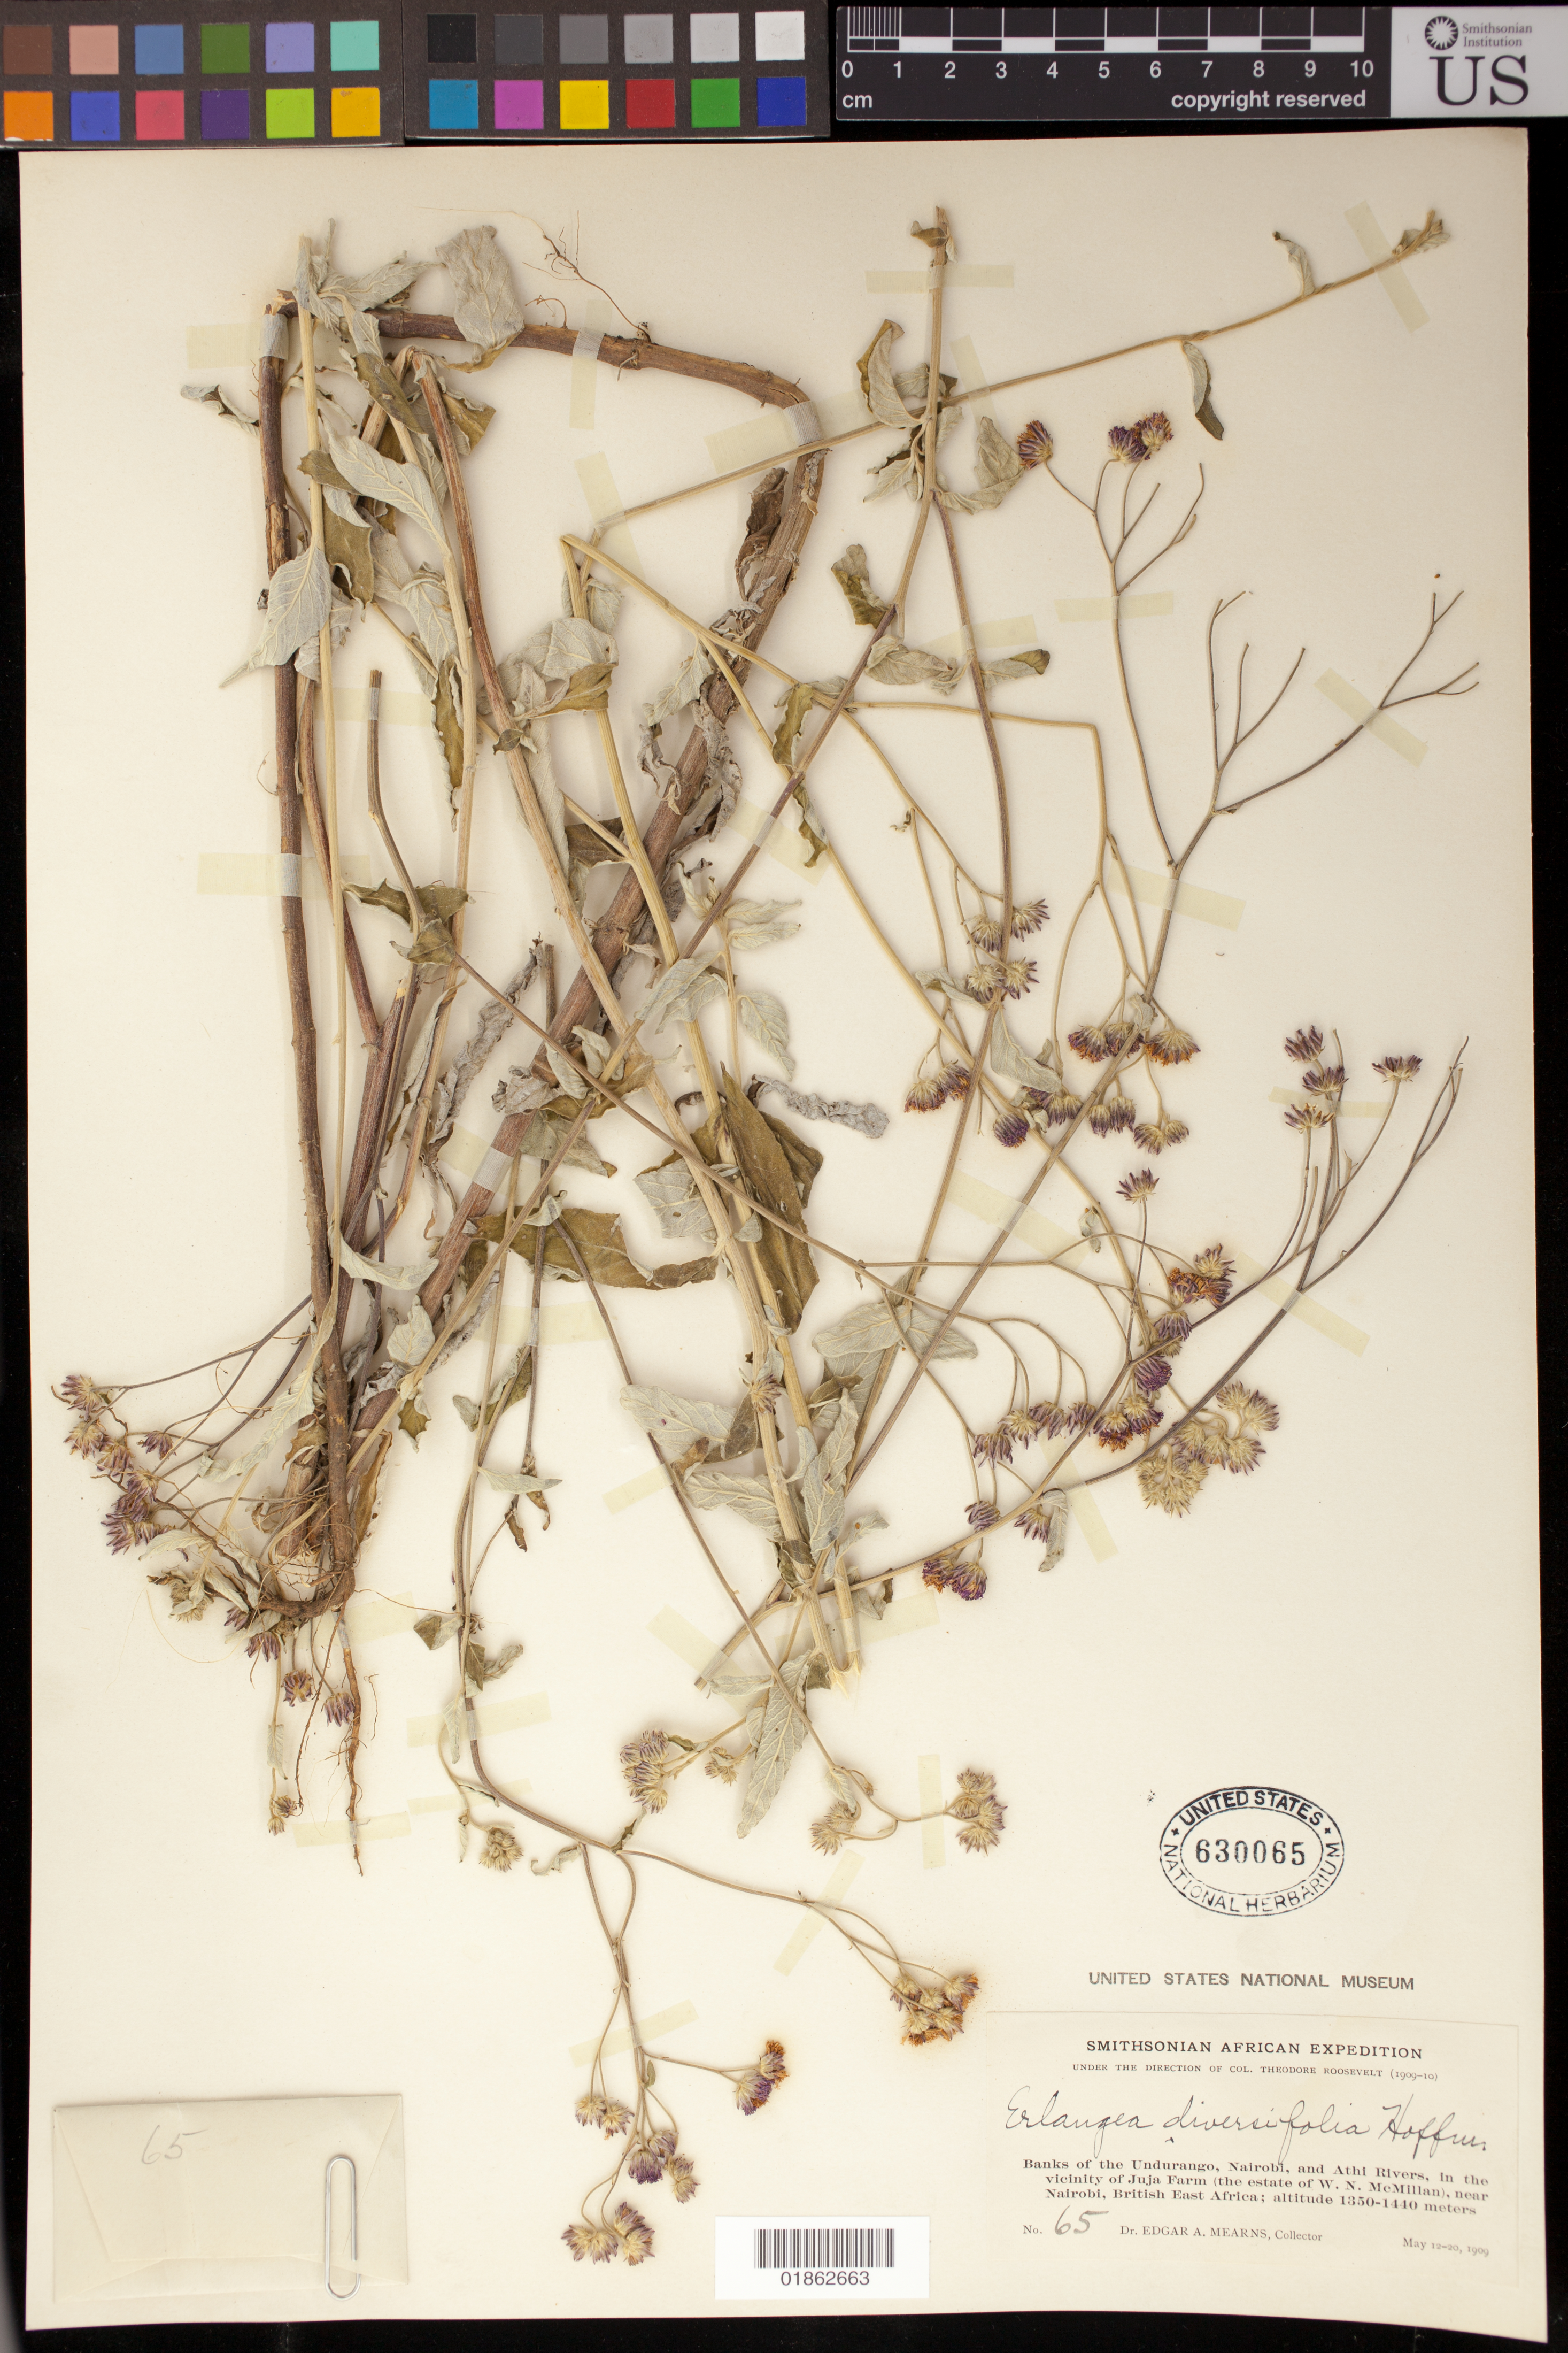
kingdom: Plantae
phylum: Tracheophyta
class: Magnoliopsida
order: Asterales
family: Asteraceae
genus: Erlangea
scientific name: Erlangea diversifolia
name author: O. Hoffm.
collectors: E. A. Mearns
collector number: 65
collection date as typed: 12 May 1909 to 20 May 1909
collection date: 1909-05-12/1909-05-20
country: Kenya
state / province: Nairobi Area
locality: Banks of the Undurango, Nairobi and Athi Rivers. In the vicinity of Juja Farm. (the estate of W.N. McMillan) near Nairobi.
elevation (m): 1350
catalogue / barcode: US 630065